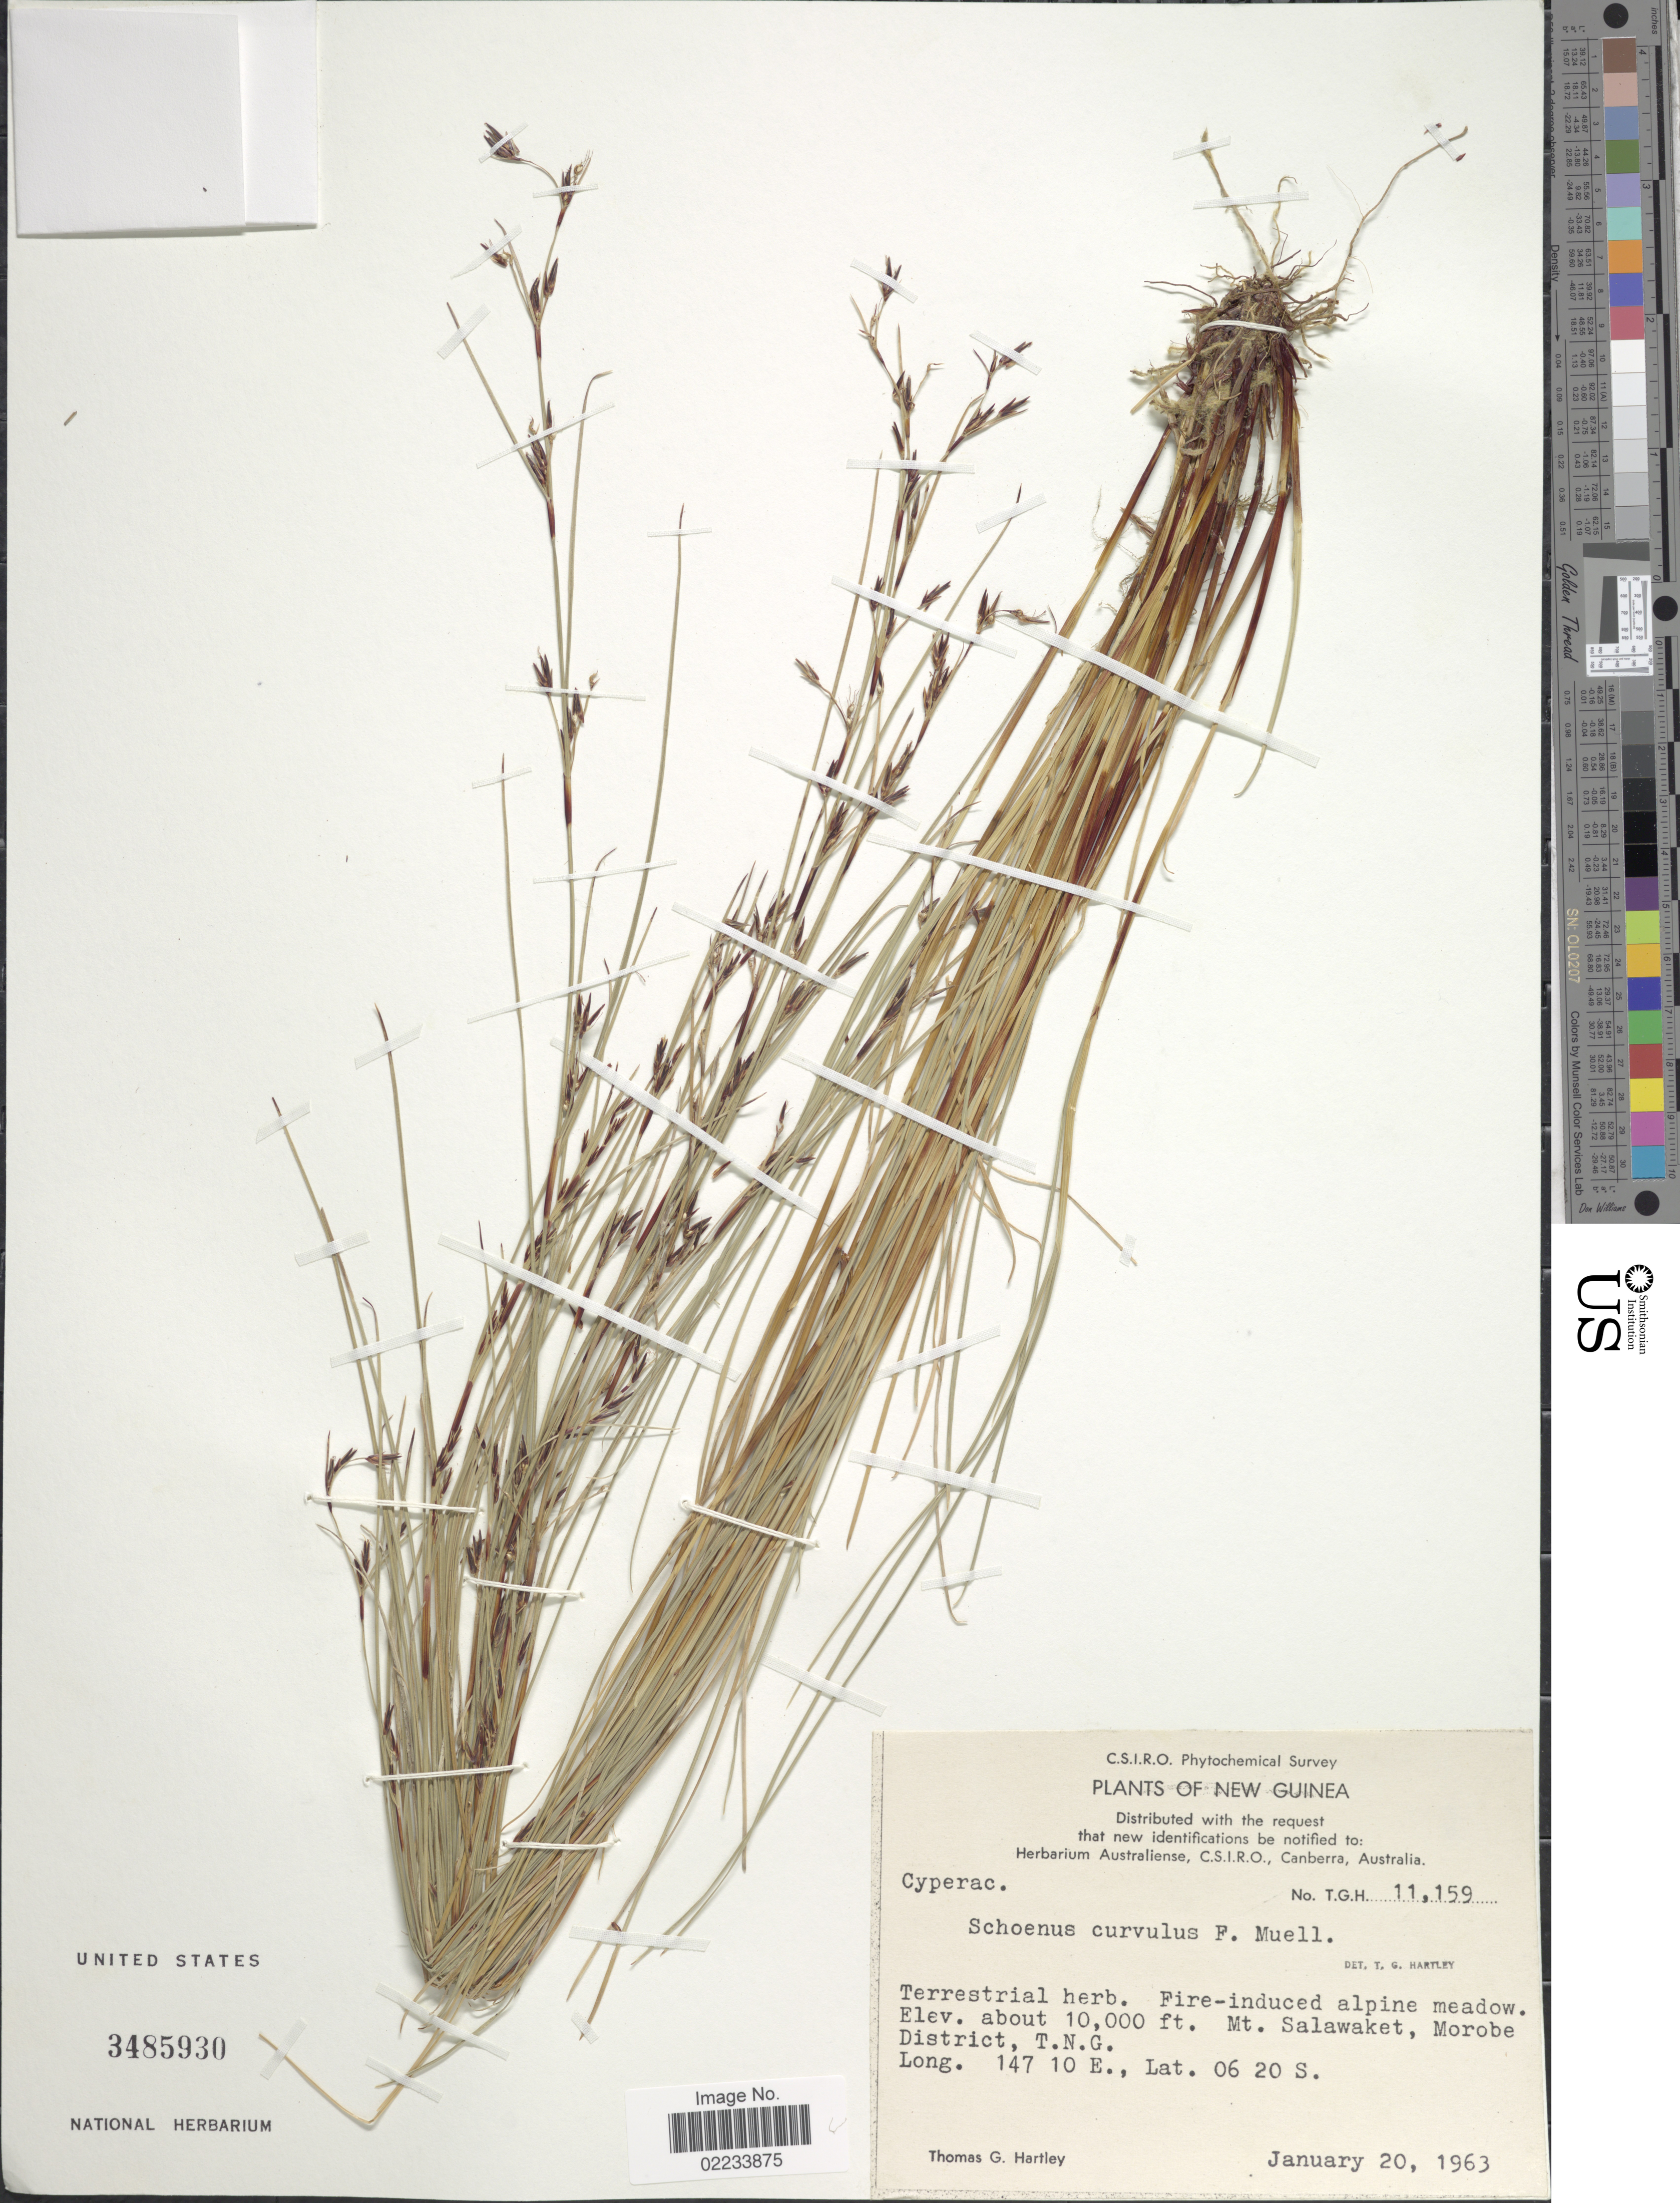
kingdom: Plantae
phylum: Tracheophyta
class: Liliopsida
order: Poales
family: Cyperaceae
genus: Schoenus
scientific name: Schoenus curvulus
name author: F. Muell.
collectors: T. G. Hartley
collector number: T.G.H. 11159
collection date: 1963-01-20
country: Papua New Guinea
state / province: Morobe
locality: New Guinea, Mt Salawaket, Morobe District, T.N.G.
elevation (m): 3048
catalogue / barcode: US 3485930